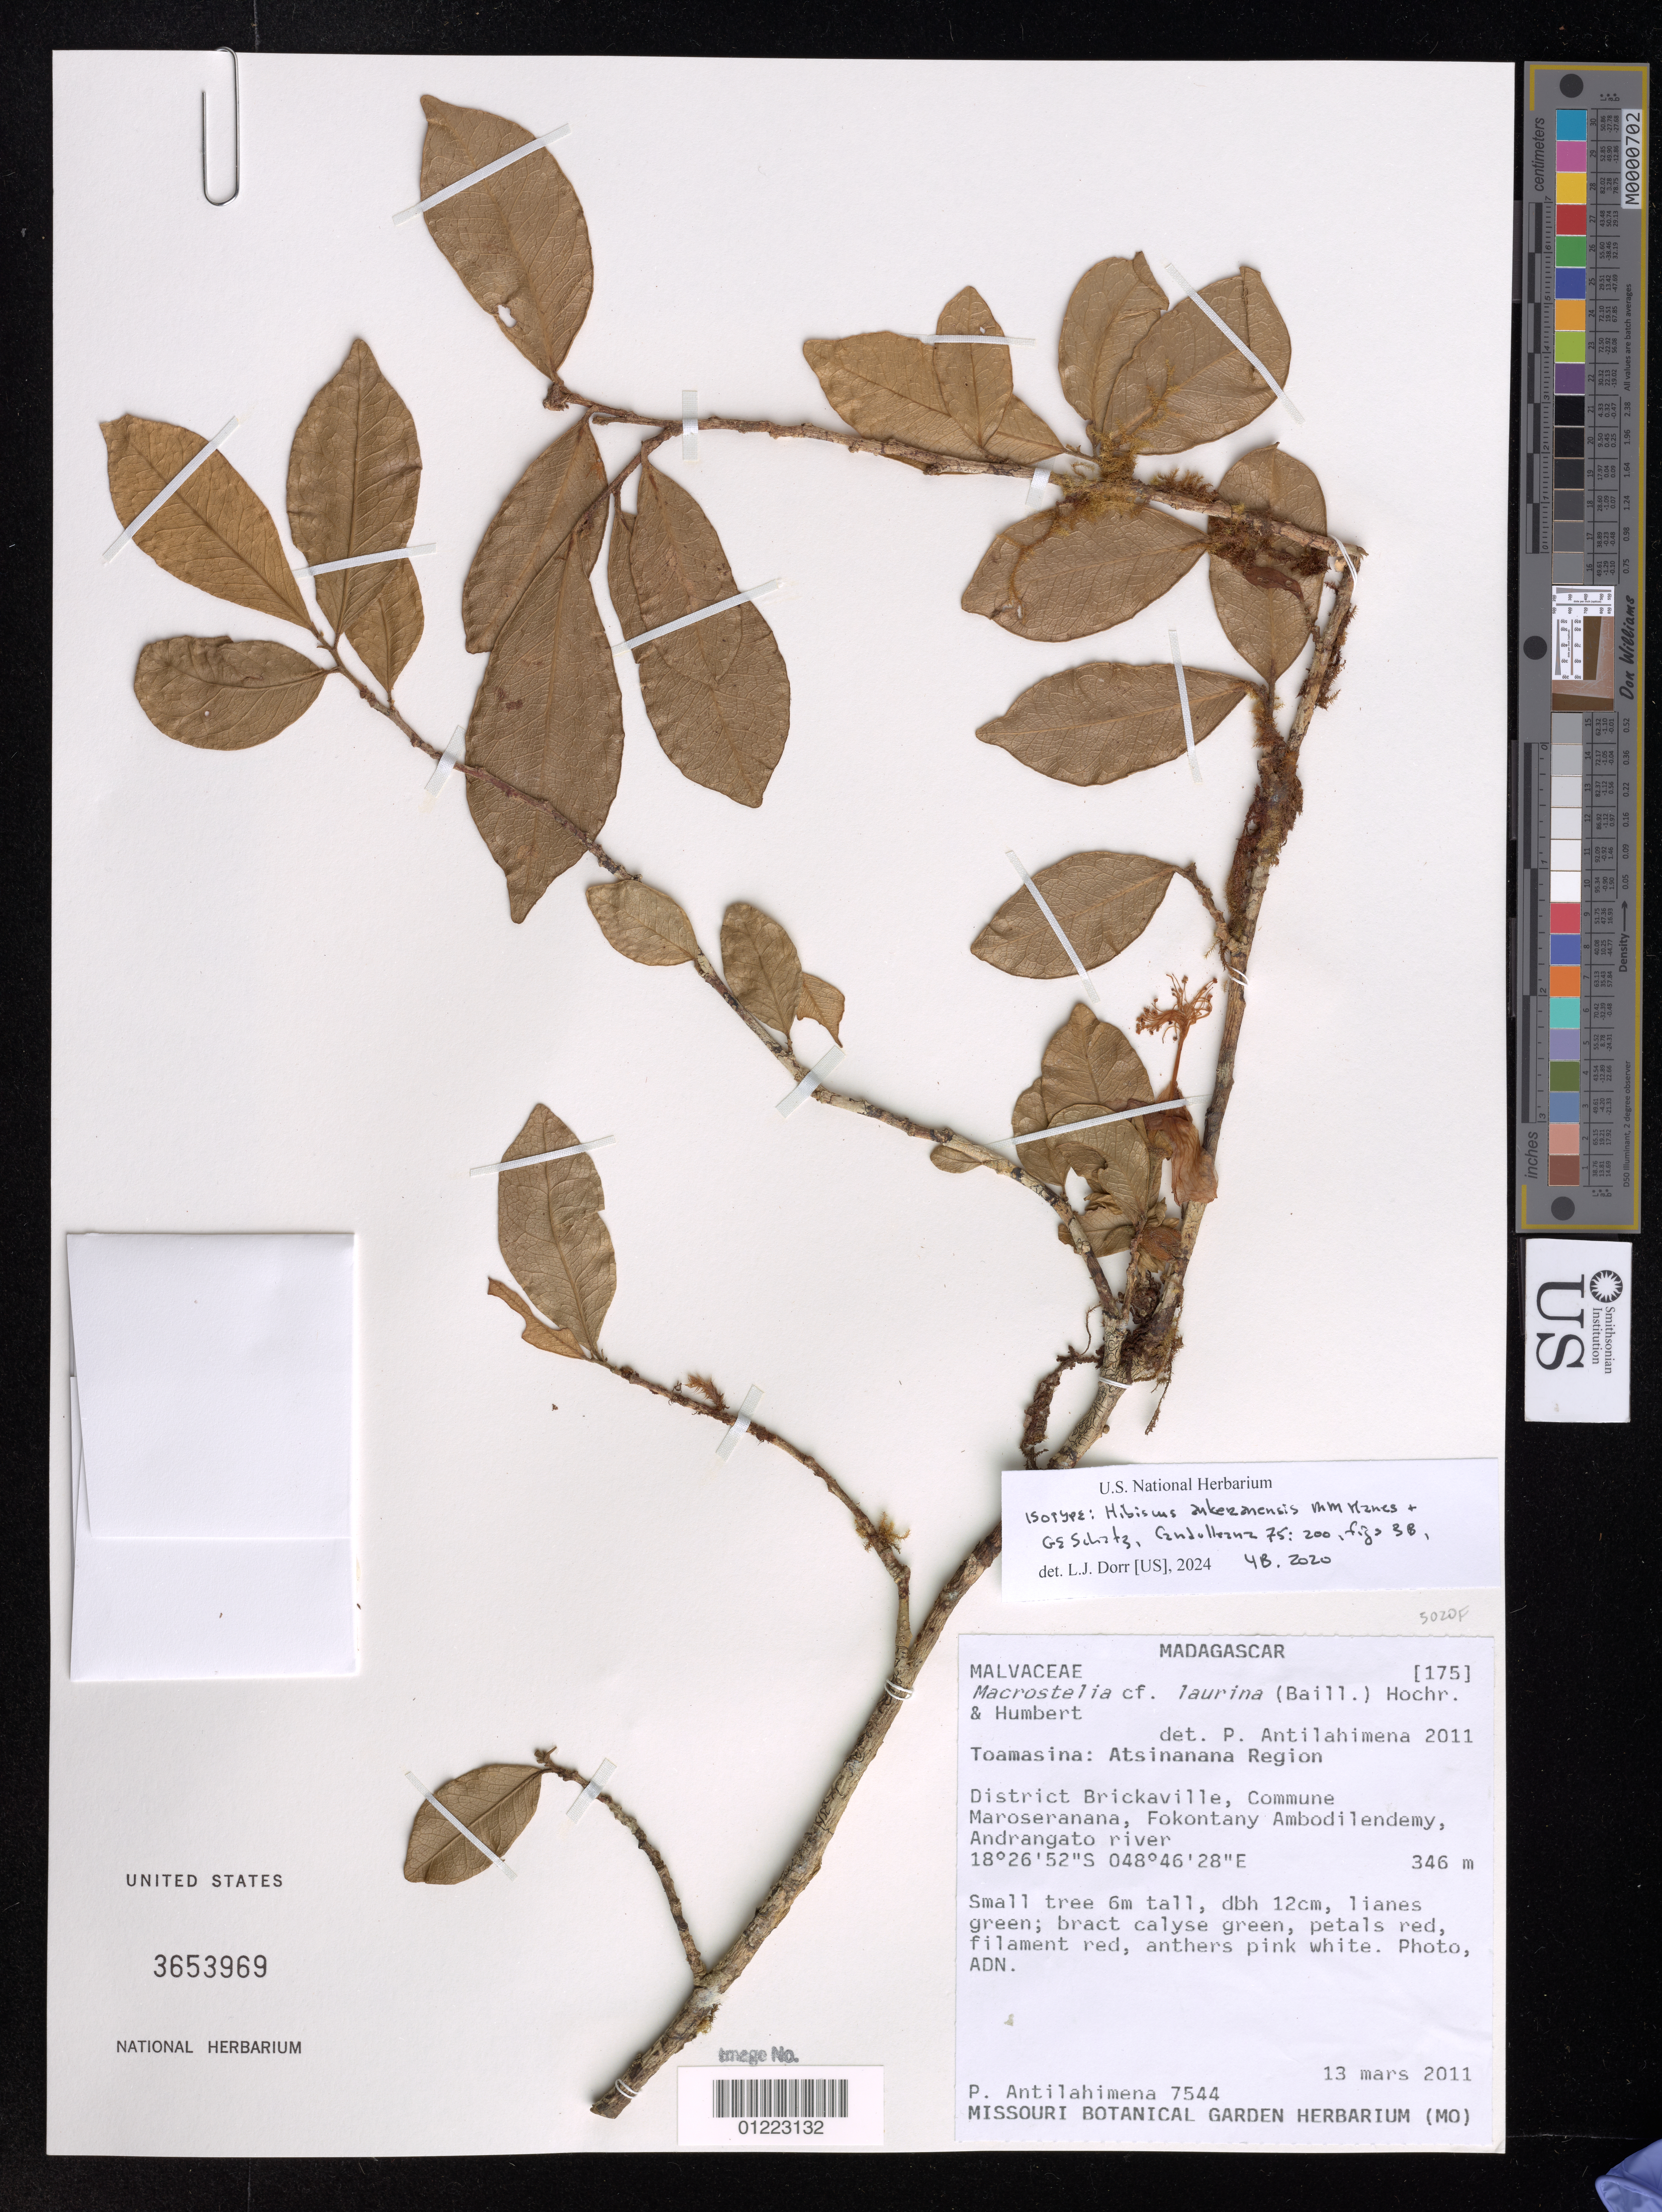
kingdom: Plantae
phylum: Tracheophyta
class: Magnoliopsida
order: Malvales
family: Malvaceae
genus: Hibiscus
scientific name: Hibiscus ankeranensis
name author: M.M. Hanes & G.E. Schatz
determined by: Dorr, Laurence J., Curator (BOT), Smithsonian Institution - National Museum of Natural History (UNITED STATES)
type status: Isotype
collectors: P. Antilahimena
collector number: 7544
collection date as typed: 3/13/2011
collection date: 2011-03-13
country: Madagascar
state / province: Atsinanana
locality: District Brickaville, Commune Maroseranana, Fokontany Ambodilendemy, Andrangato river.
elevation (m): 346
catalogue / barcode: US 3653969